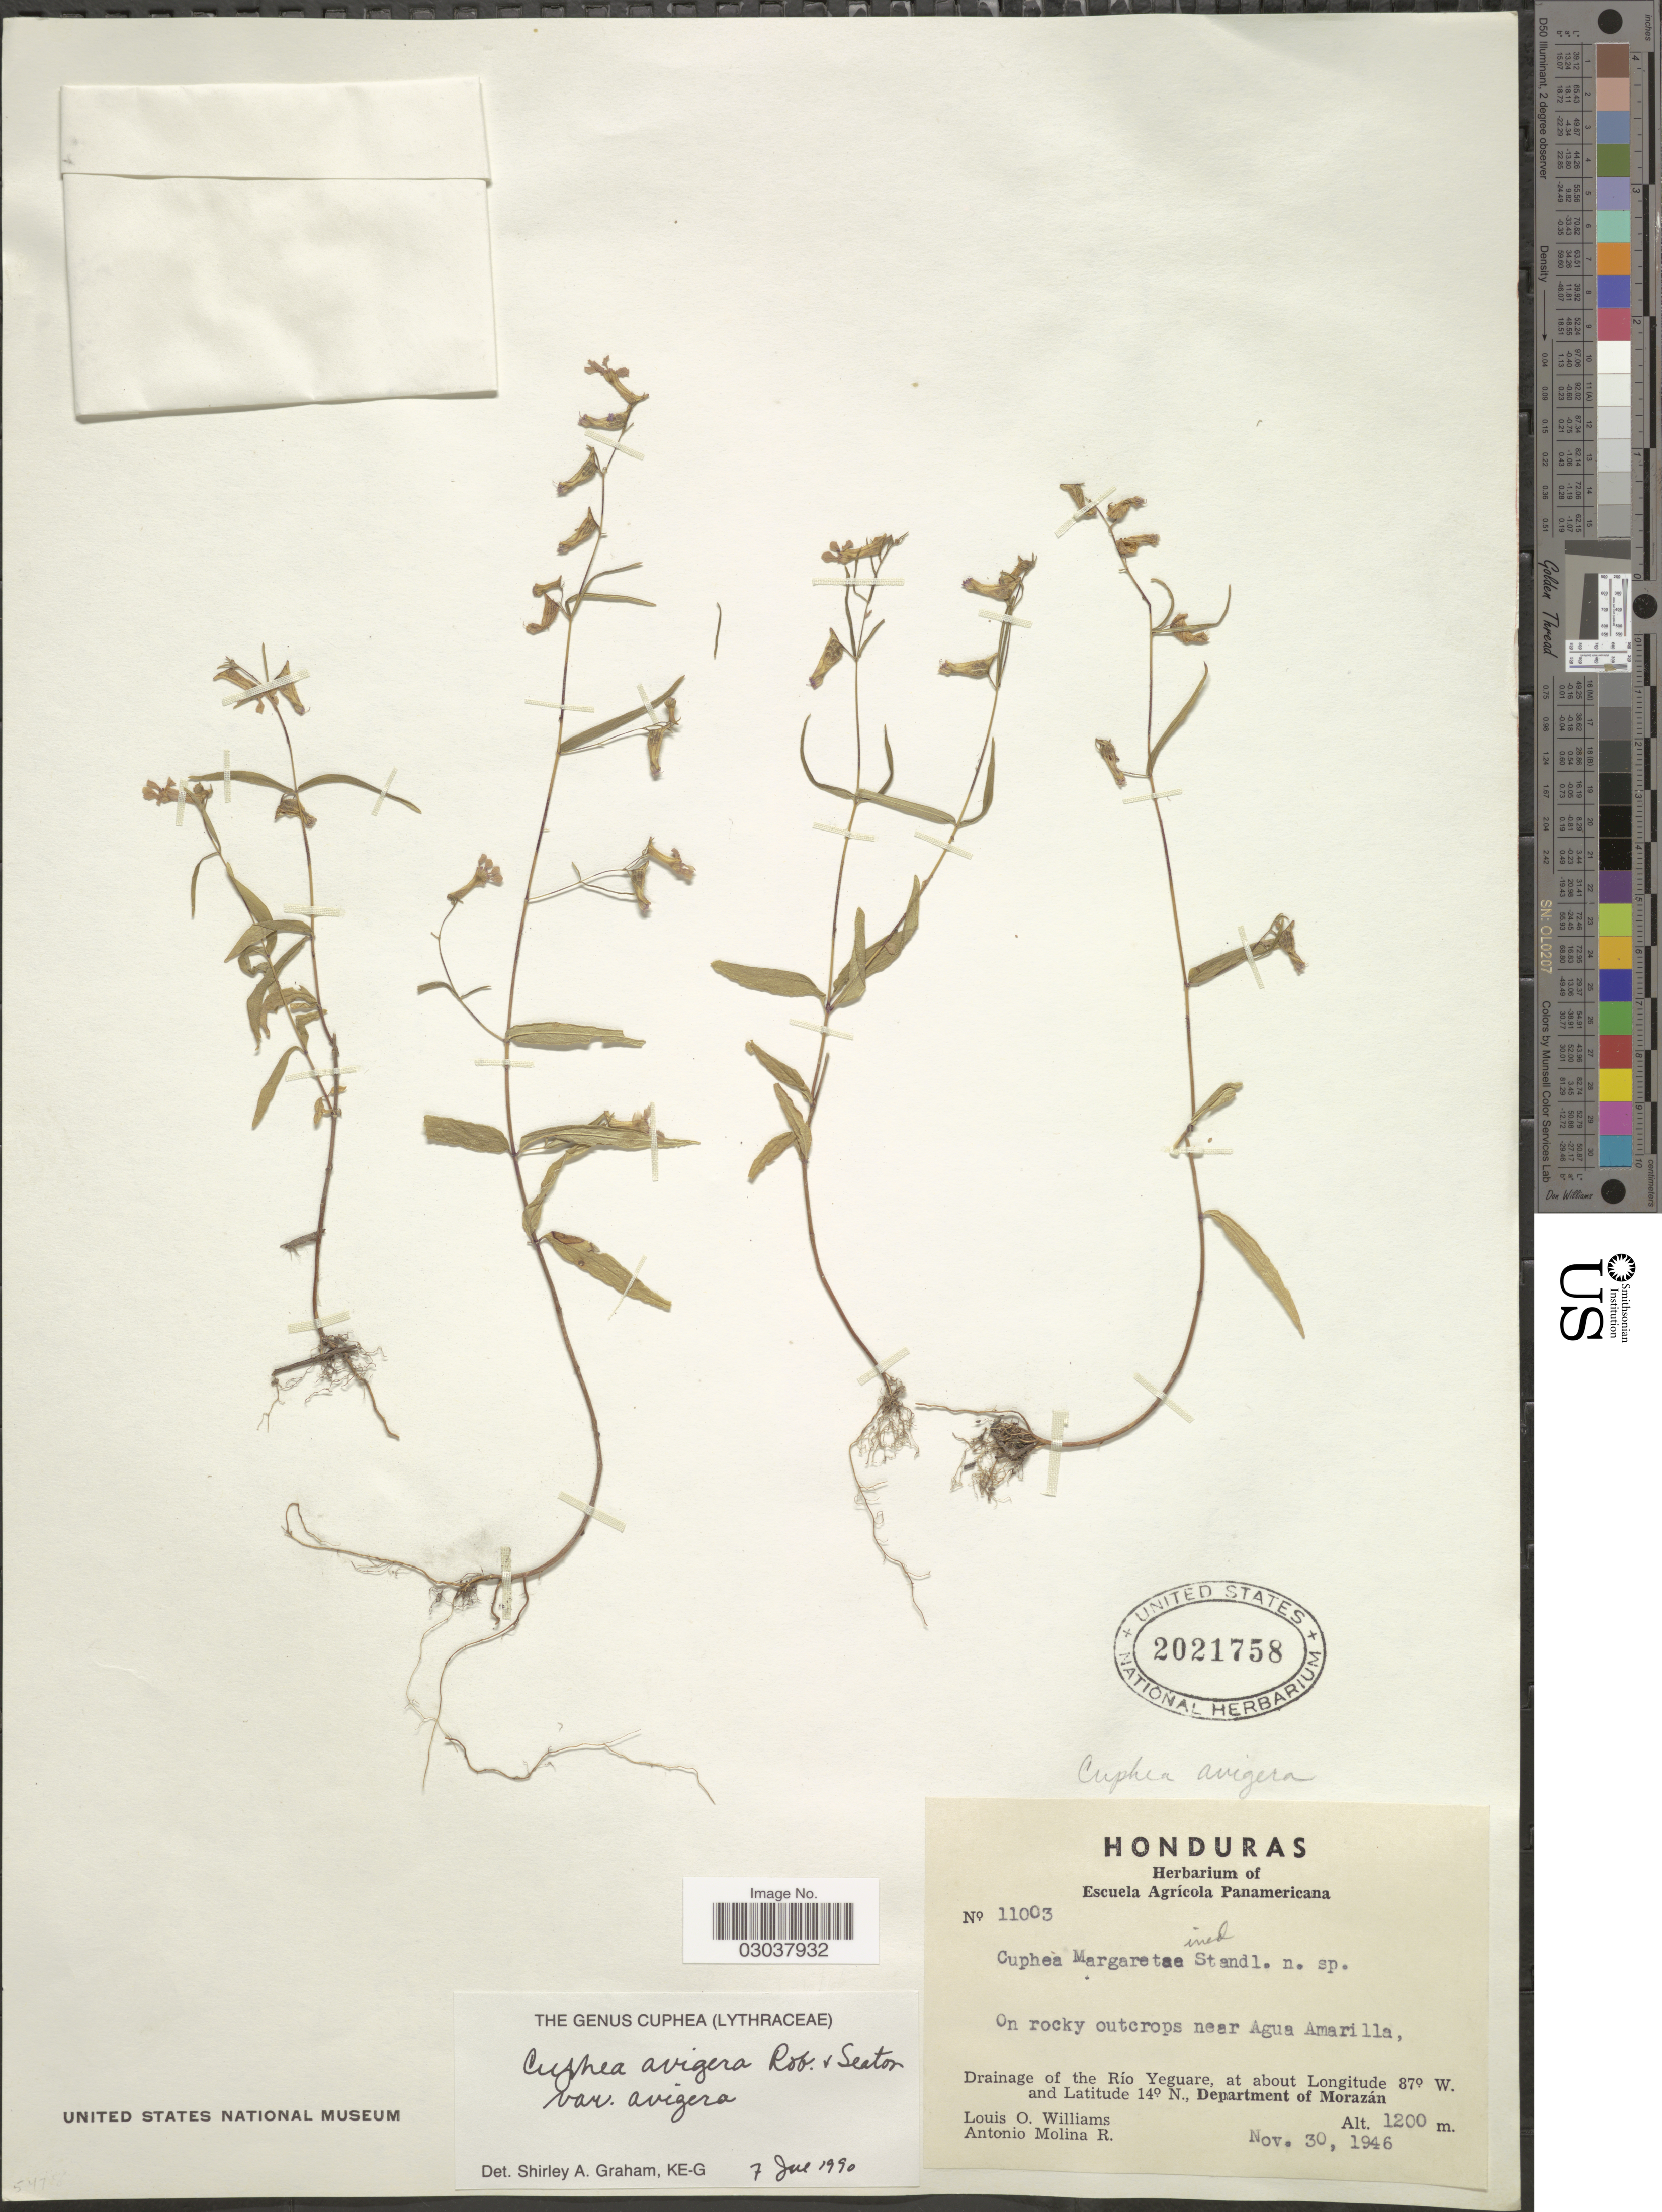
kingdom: Plantae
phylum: Tracheophyta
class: Magnoliopsida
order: Myrtales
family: Lythraceae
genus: Cuphea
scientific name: Cuphea avigera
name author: B.L. Rob. & Seaton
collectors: L. O. Williams & A. Molina R.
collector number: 11003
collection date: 1946-11-30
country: Honduras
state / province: Fco. Morazán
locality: Drainage of the Río Yeguare, Department of Morazán. Near Agua Amarilla.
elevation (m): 1200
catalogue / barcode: US 2021758